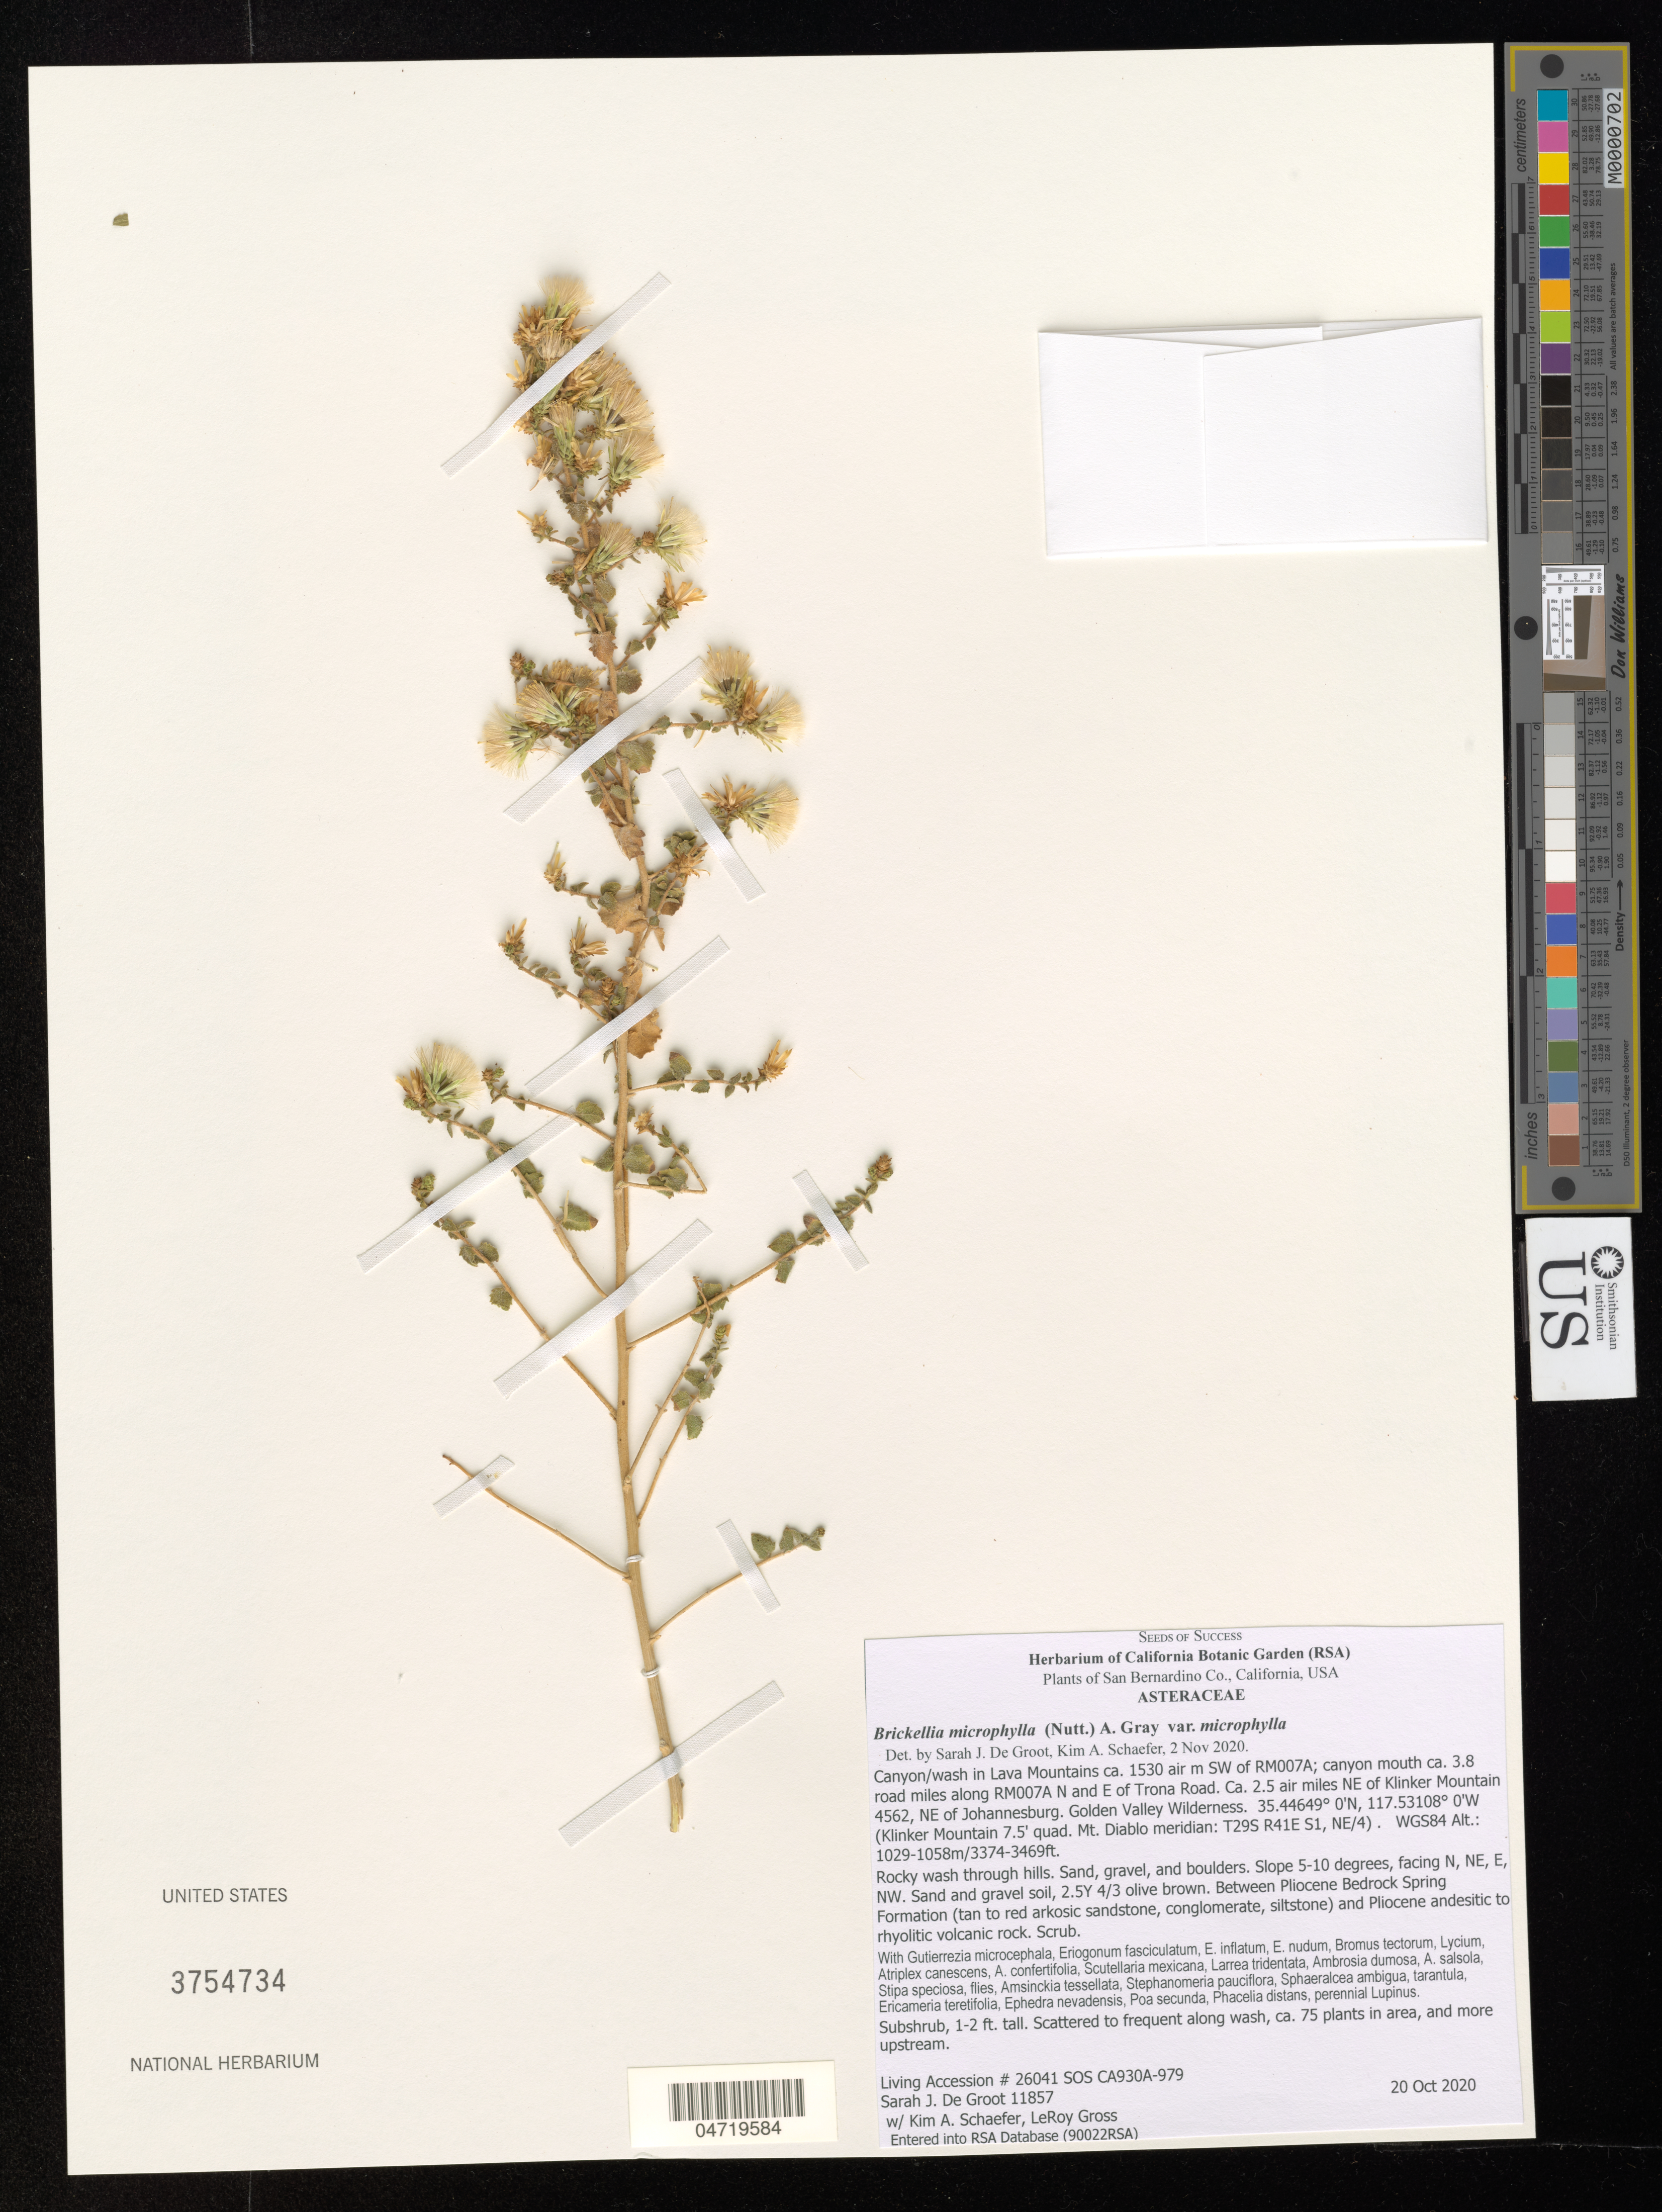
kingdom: Plantae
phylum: Tracheophyta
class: Magnoliopsida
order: Asterales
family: Asteraceae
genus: Brickellia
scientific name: Brickellia microphylla var. microphylla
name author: (Nutt.) A. Gray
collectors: S. De Groot, K. Schaefer & L. Gross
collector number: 11857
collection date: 2020-10-20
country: United States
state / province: California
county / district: San Bernardino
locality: San Bernardino Co. Canyon/wash in Lava Mountains ca. 1530 air m SW of RM007A; canyon mouth ca. 3.8 road miles along RM007A N and E of Trona Road. Ca. 2.5 air miles NE of Klinker Mountain 4562, NE of Johannesburg. Golden Valley Wilderness. (Klinker Mountain 7.5' quad. Mt. Diablo meridian: T29S R41E S1, NE/4). WGS84.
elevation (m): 1029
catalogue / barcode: US 3754734